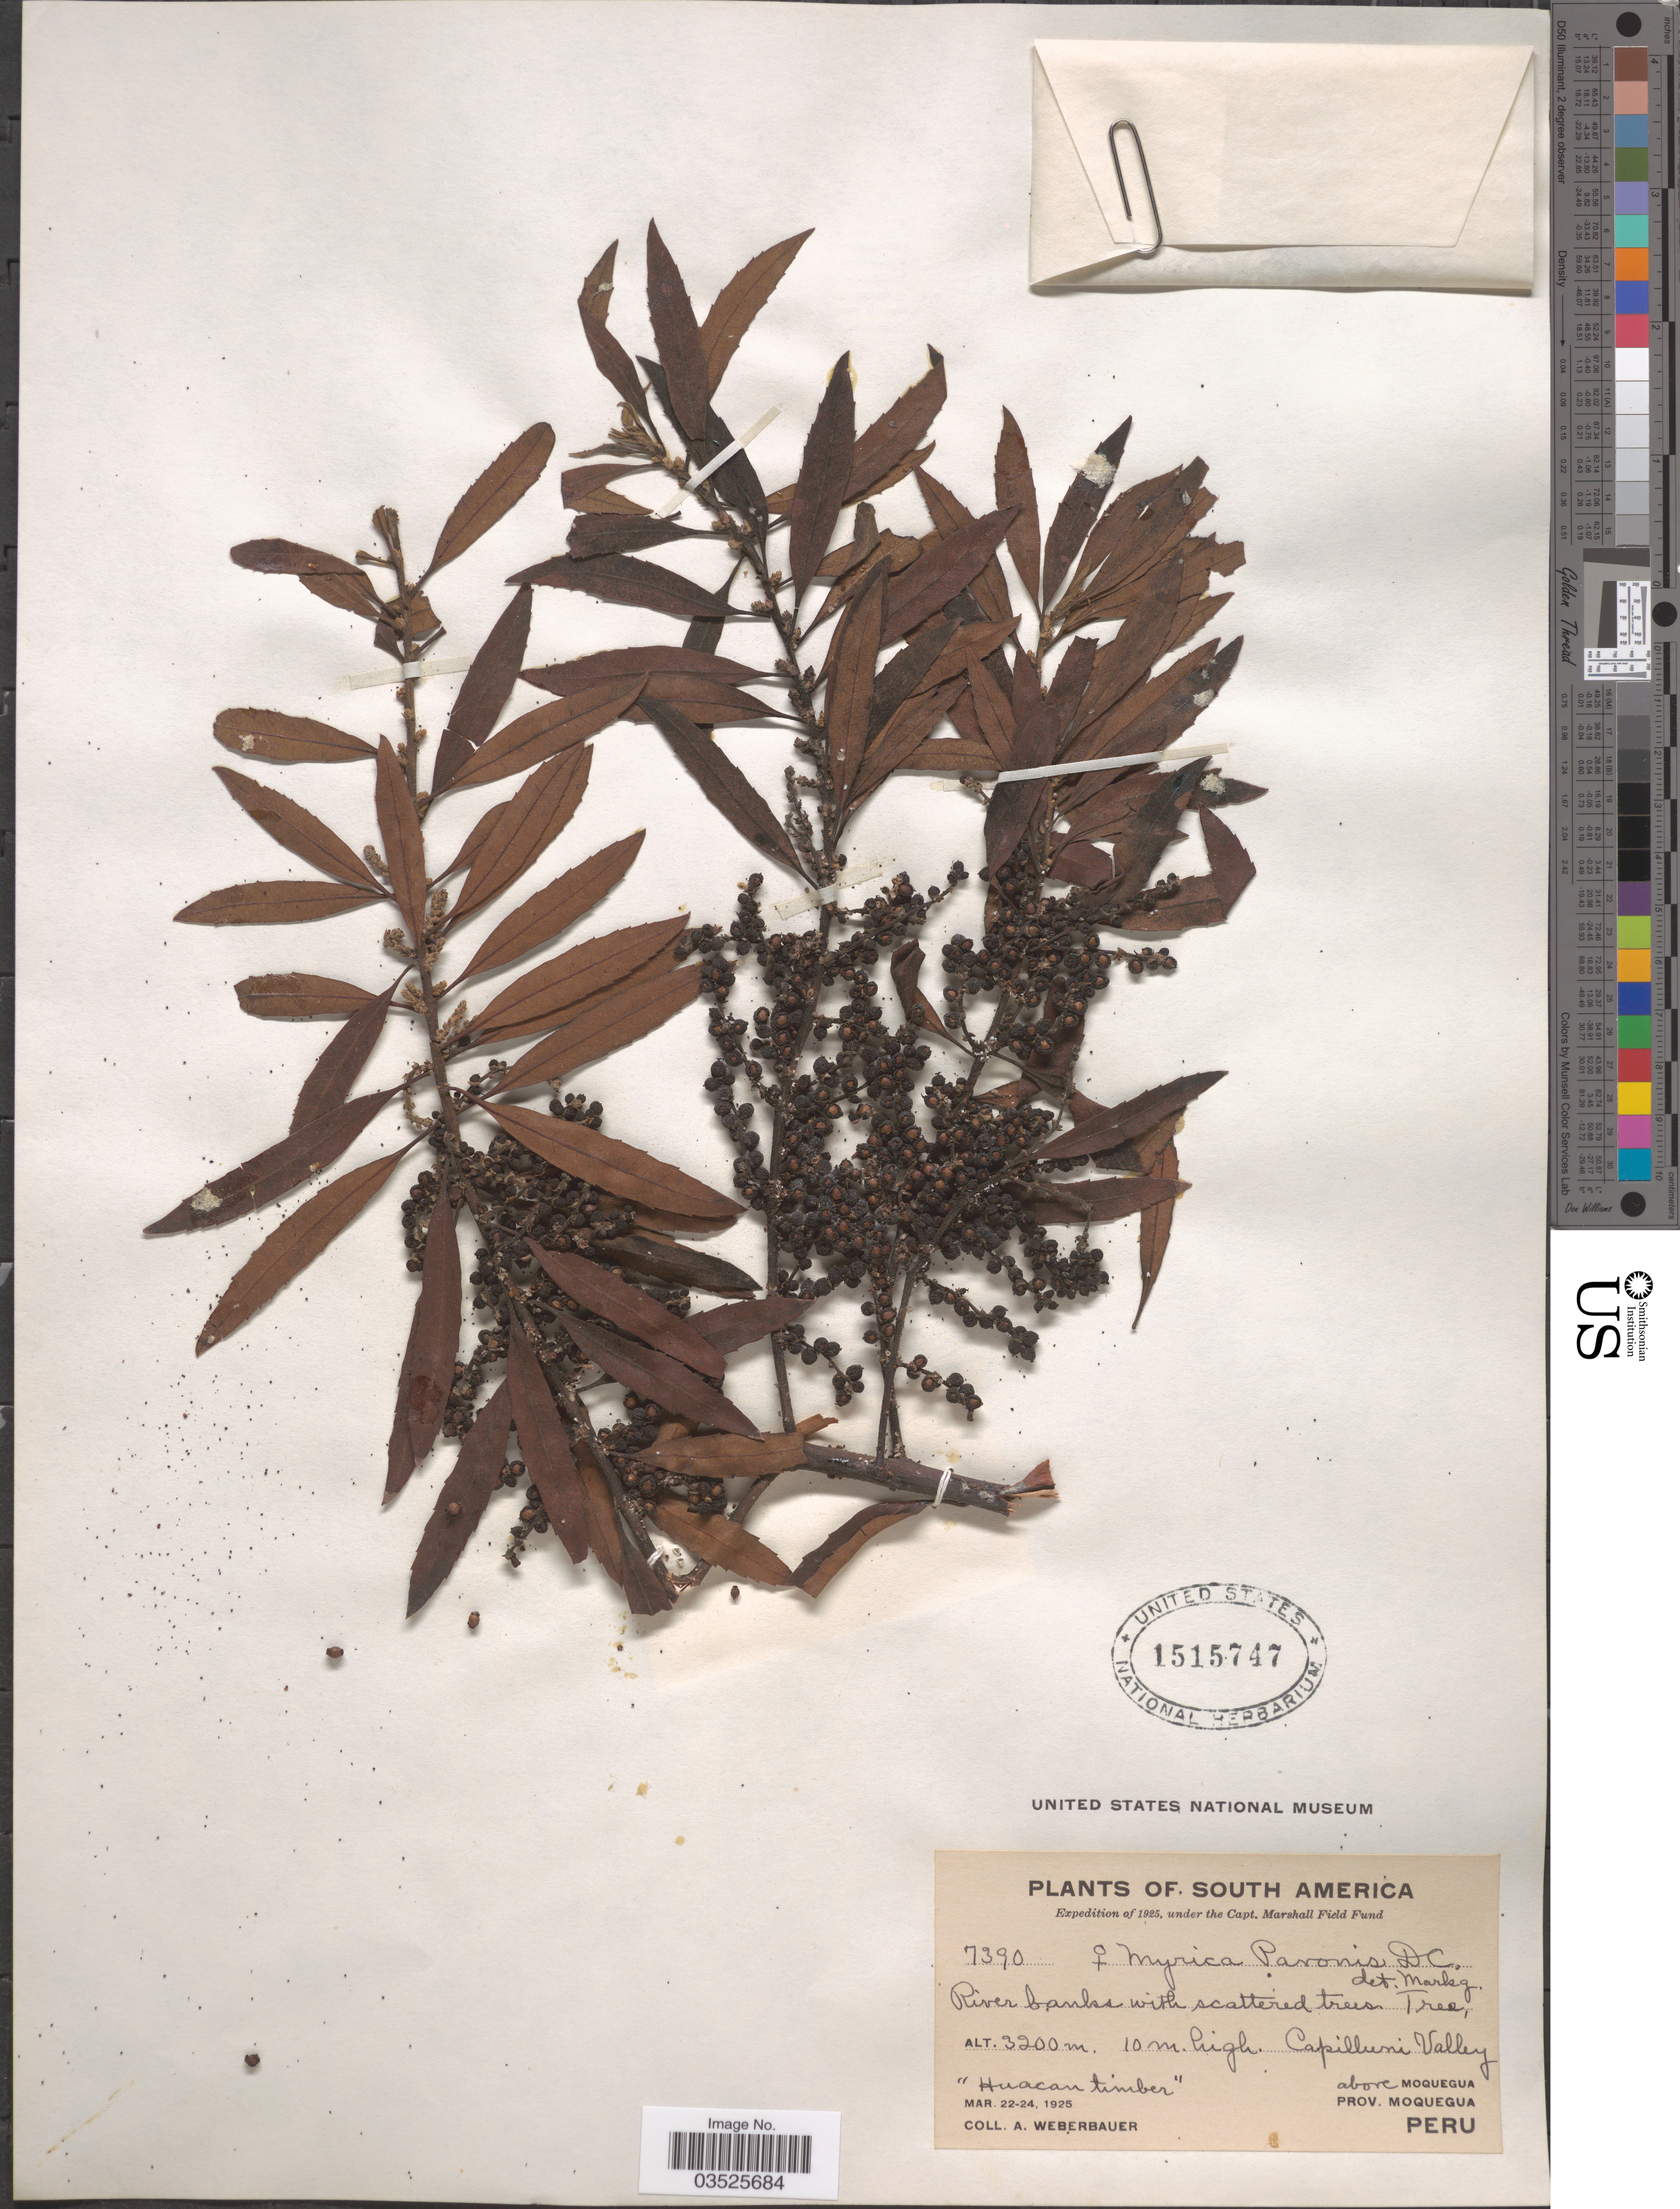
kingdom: Plantae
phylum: Tracheophyta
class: Magnoliopsida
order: Fagales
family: Myricaceae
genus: Morella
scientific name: Morella pavonis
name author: (C. DC.) Parra-Os.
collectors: A. Weberbauer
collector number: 7390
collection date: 1925-03-22/1925-03-24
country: Peru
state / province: Moquegua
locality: Capilluni Valley, above Moquegua.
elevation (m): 3200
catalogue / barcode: US 1515747